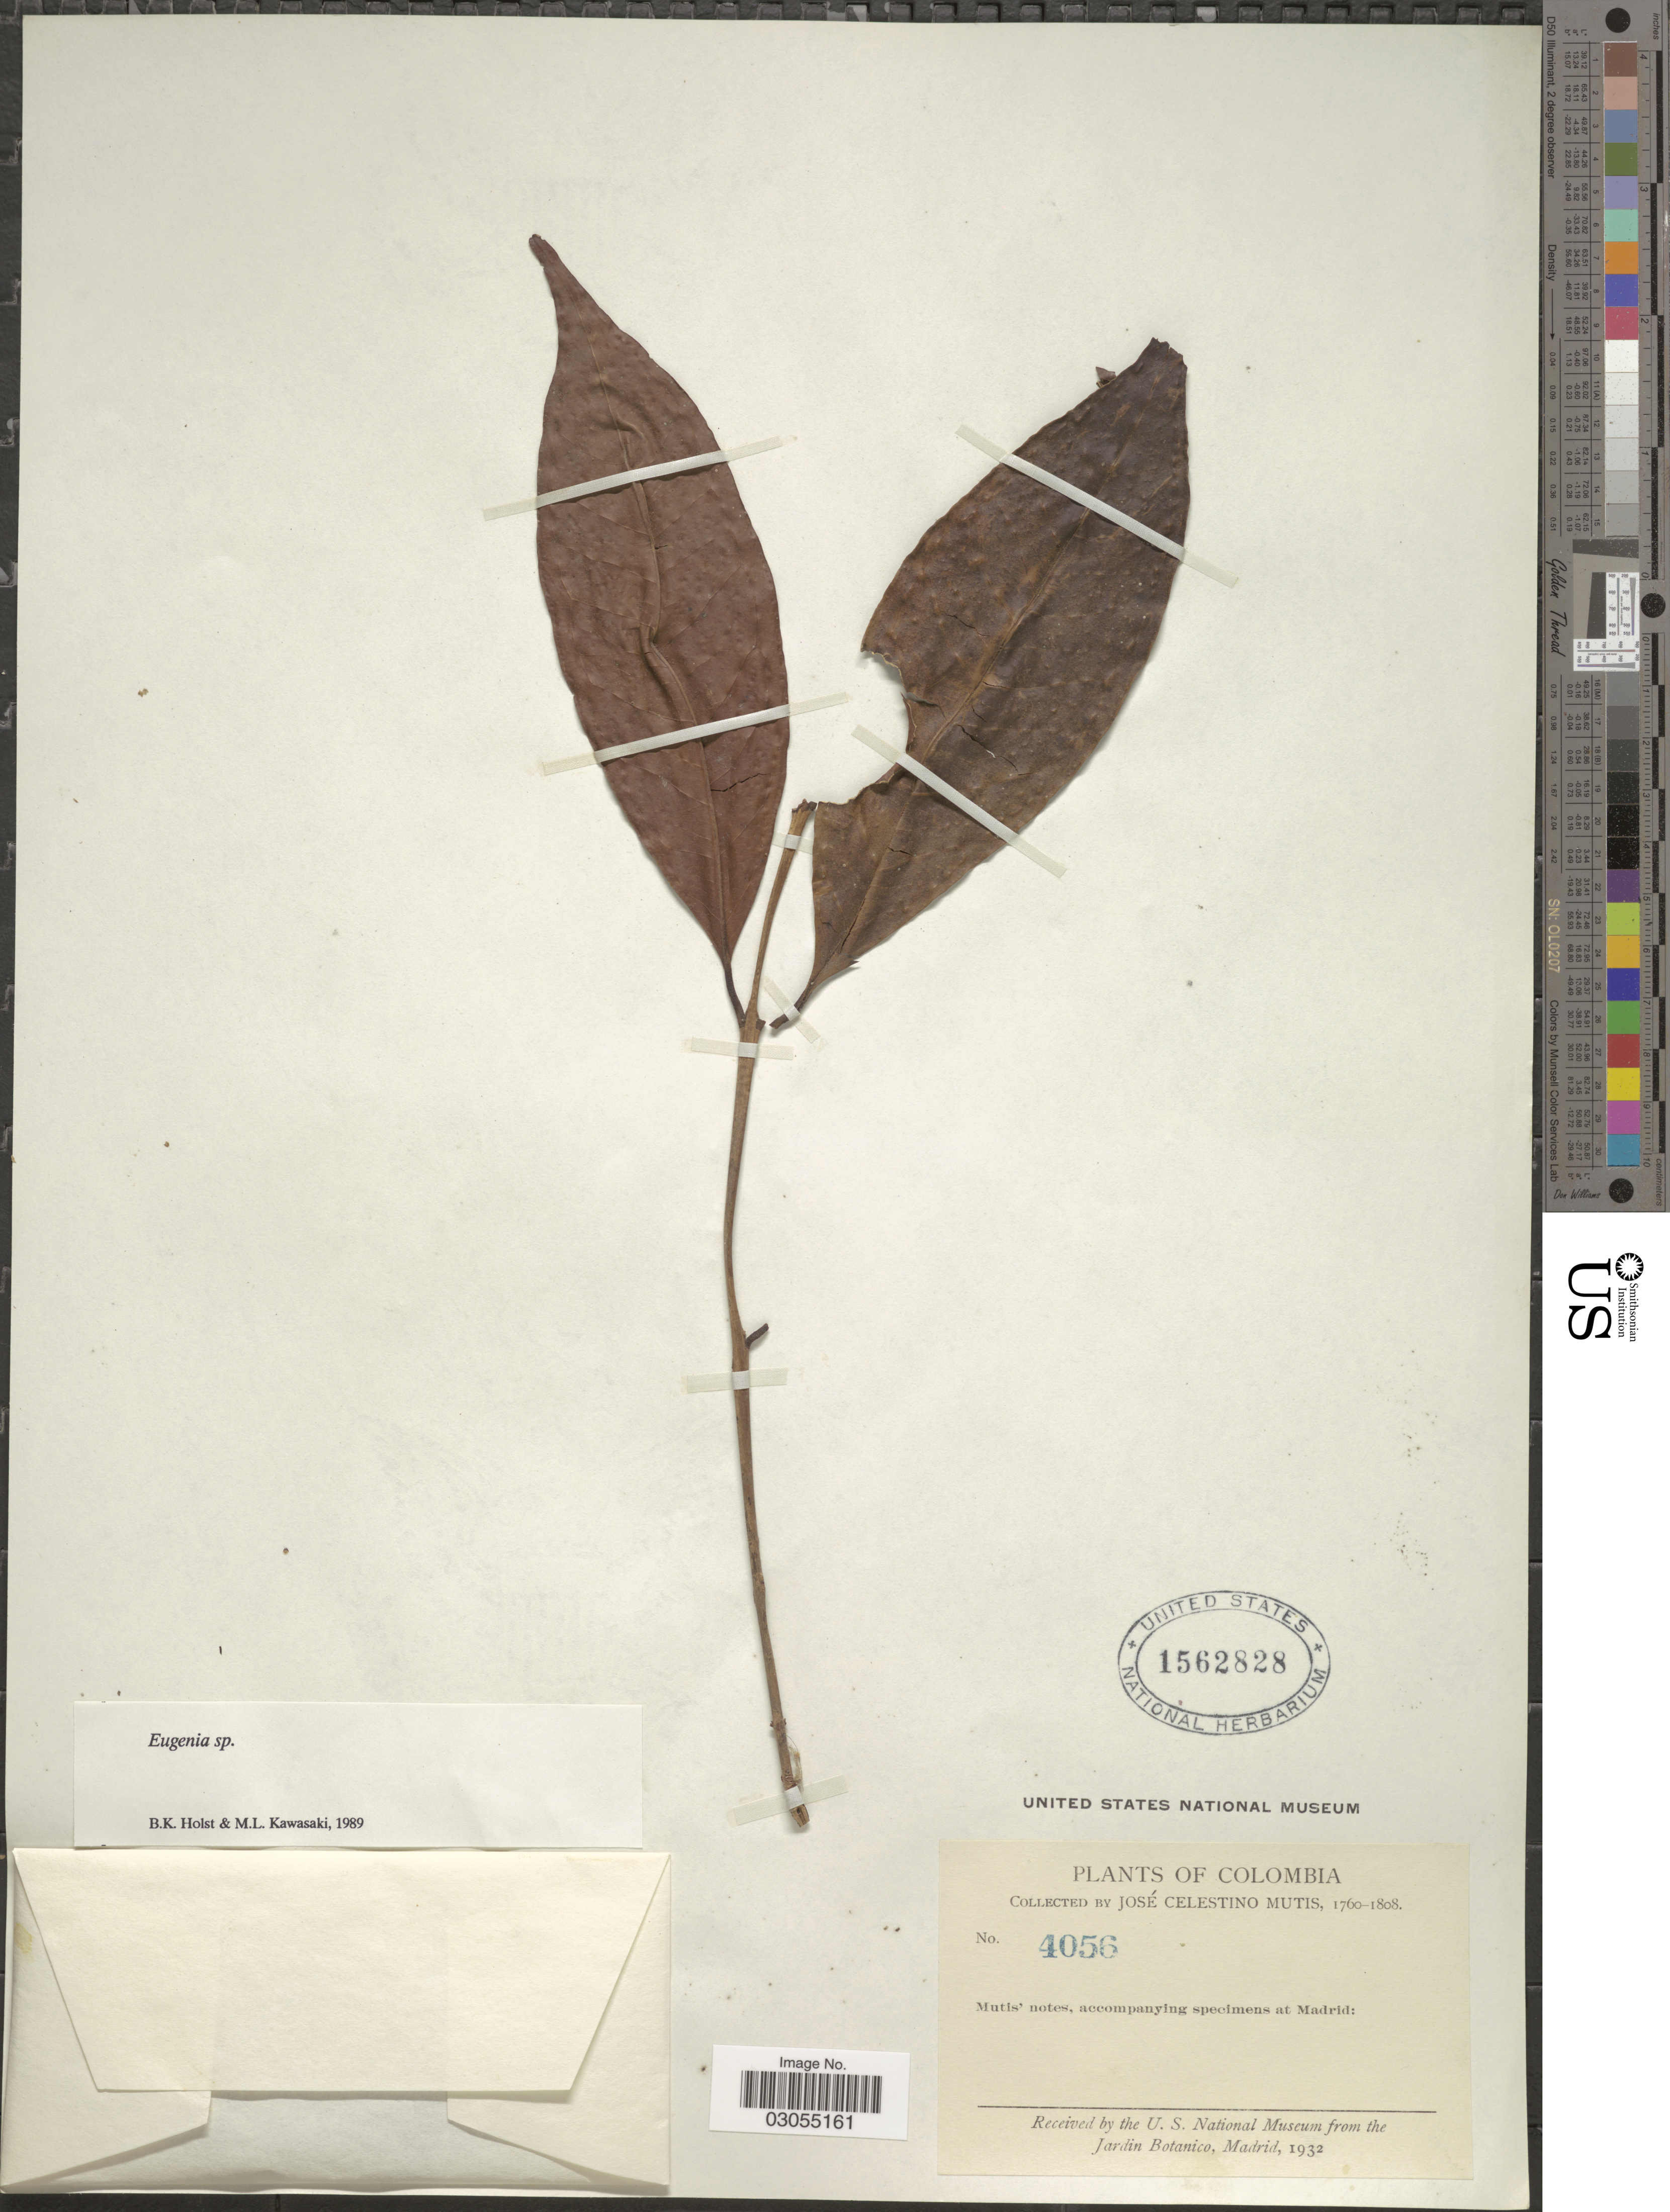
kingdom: Plantae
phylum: Tracheophyta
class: Magnoliopsida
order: Myrtales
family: Myrtaceae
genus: Eugenia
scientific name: Eugenia sp.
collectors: J. C. B. Mutis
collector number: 4056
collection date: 1760/1808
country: Colombia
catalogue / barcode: US 1562828